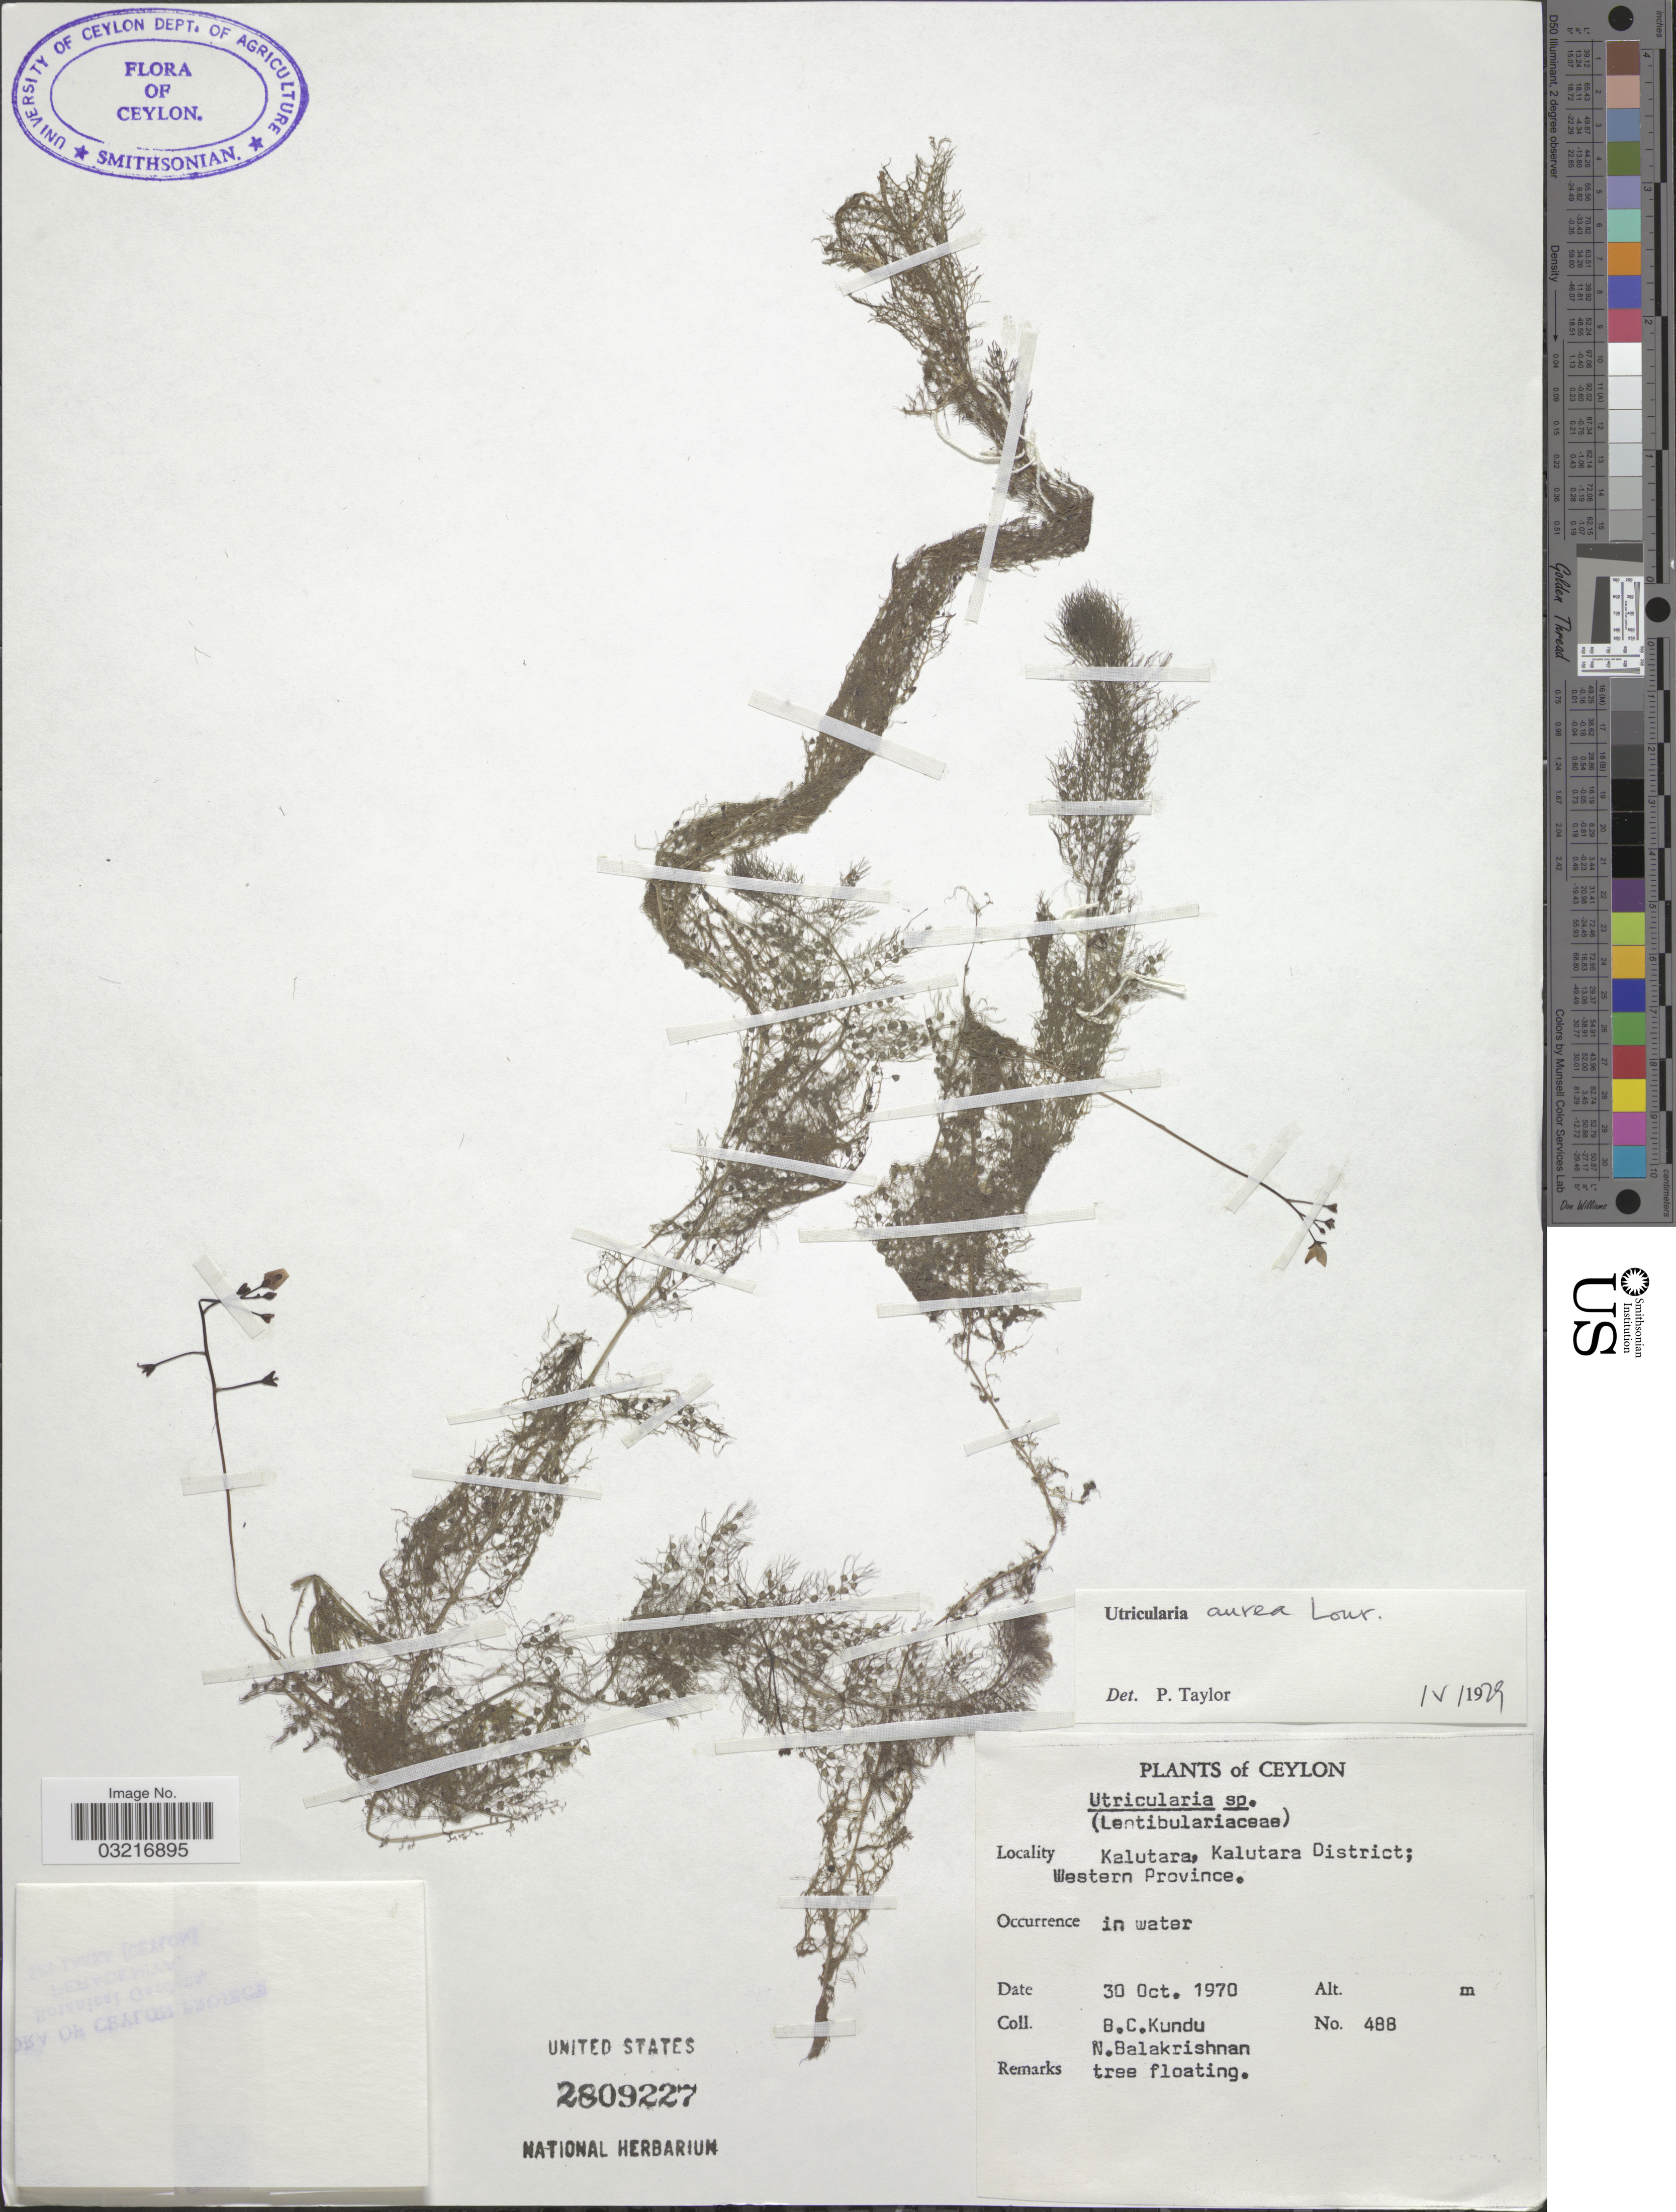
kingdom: Plantae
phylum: Tracheophyta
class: Magnoliopsida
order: Lamiales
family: Lentibulariaceae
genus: Utricularia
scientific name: Utricularia aurea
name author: Lour.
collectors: B. C. Kundu & N. Balakrishnan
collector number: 488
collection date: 1970-10-30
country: Sri Lanka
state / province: Western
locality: Ceylon, Kalutara, Kalutara District.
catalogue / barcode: US 2809227